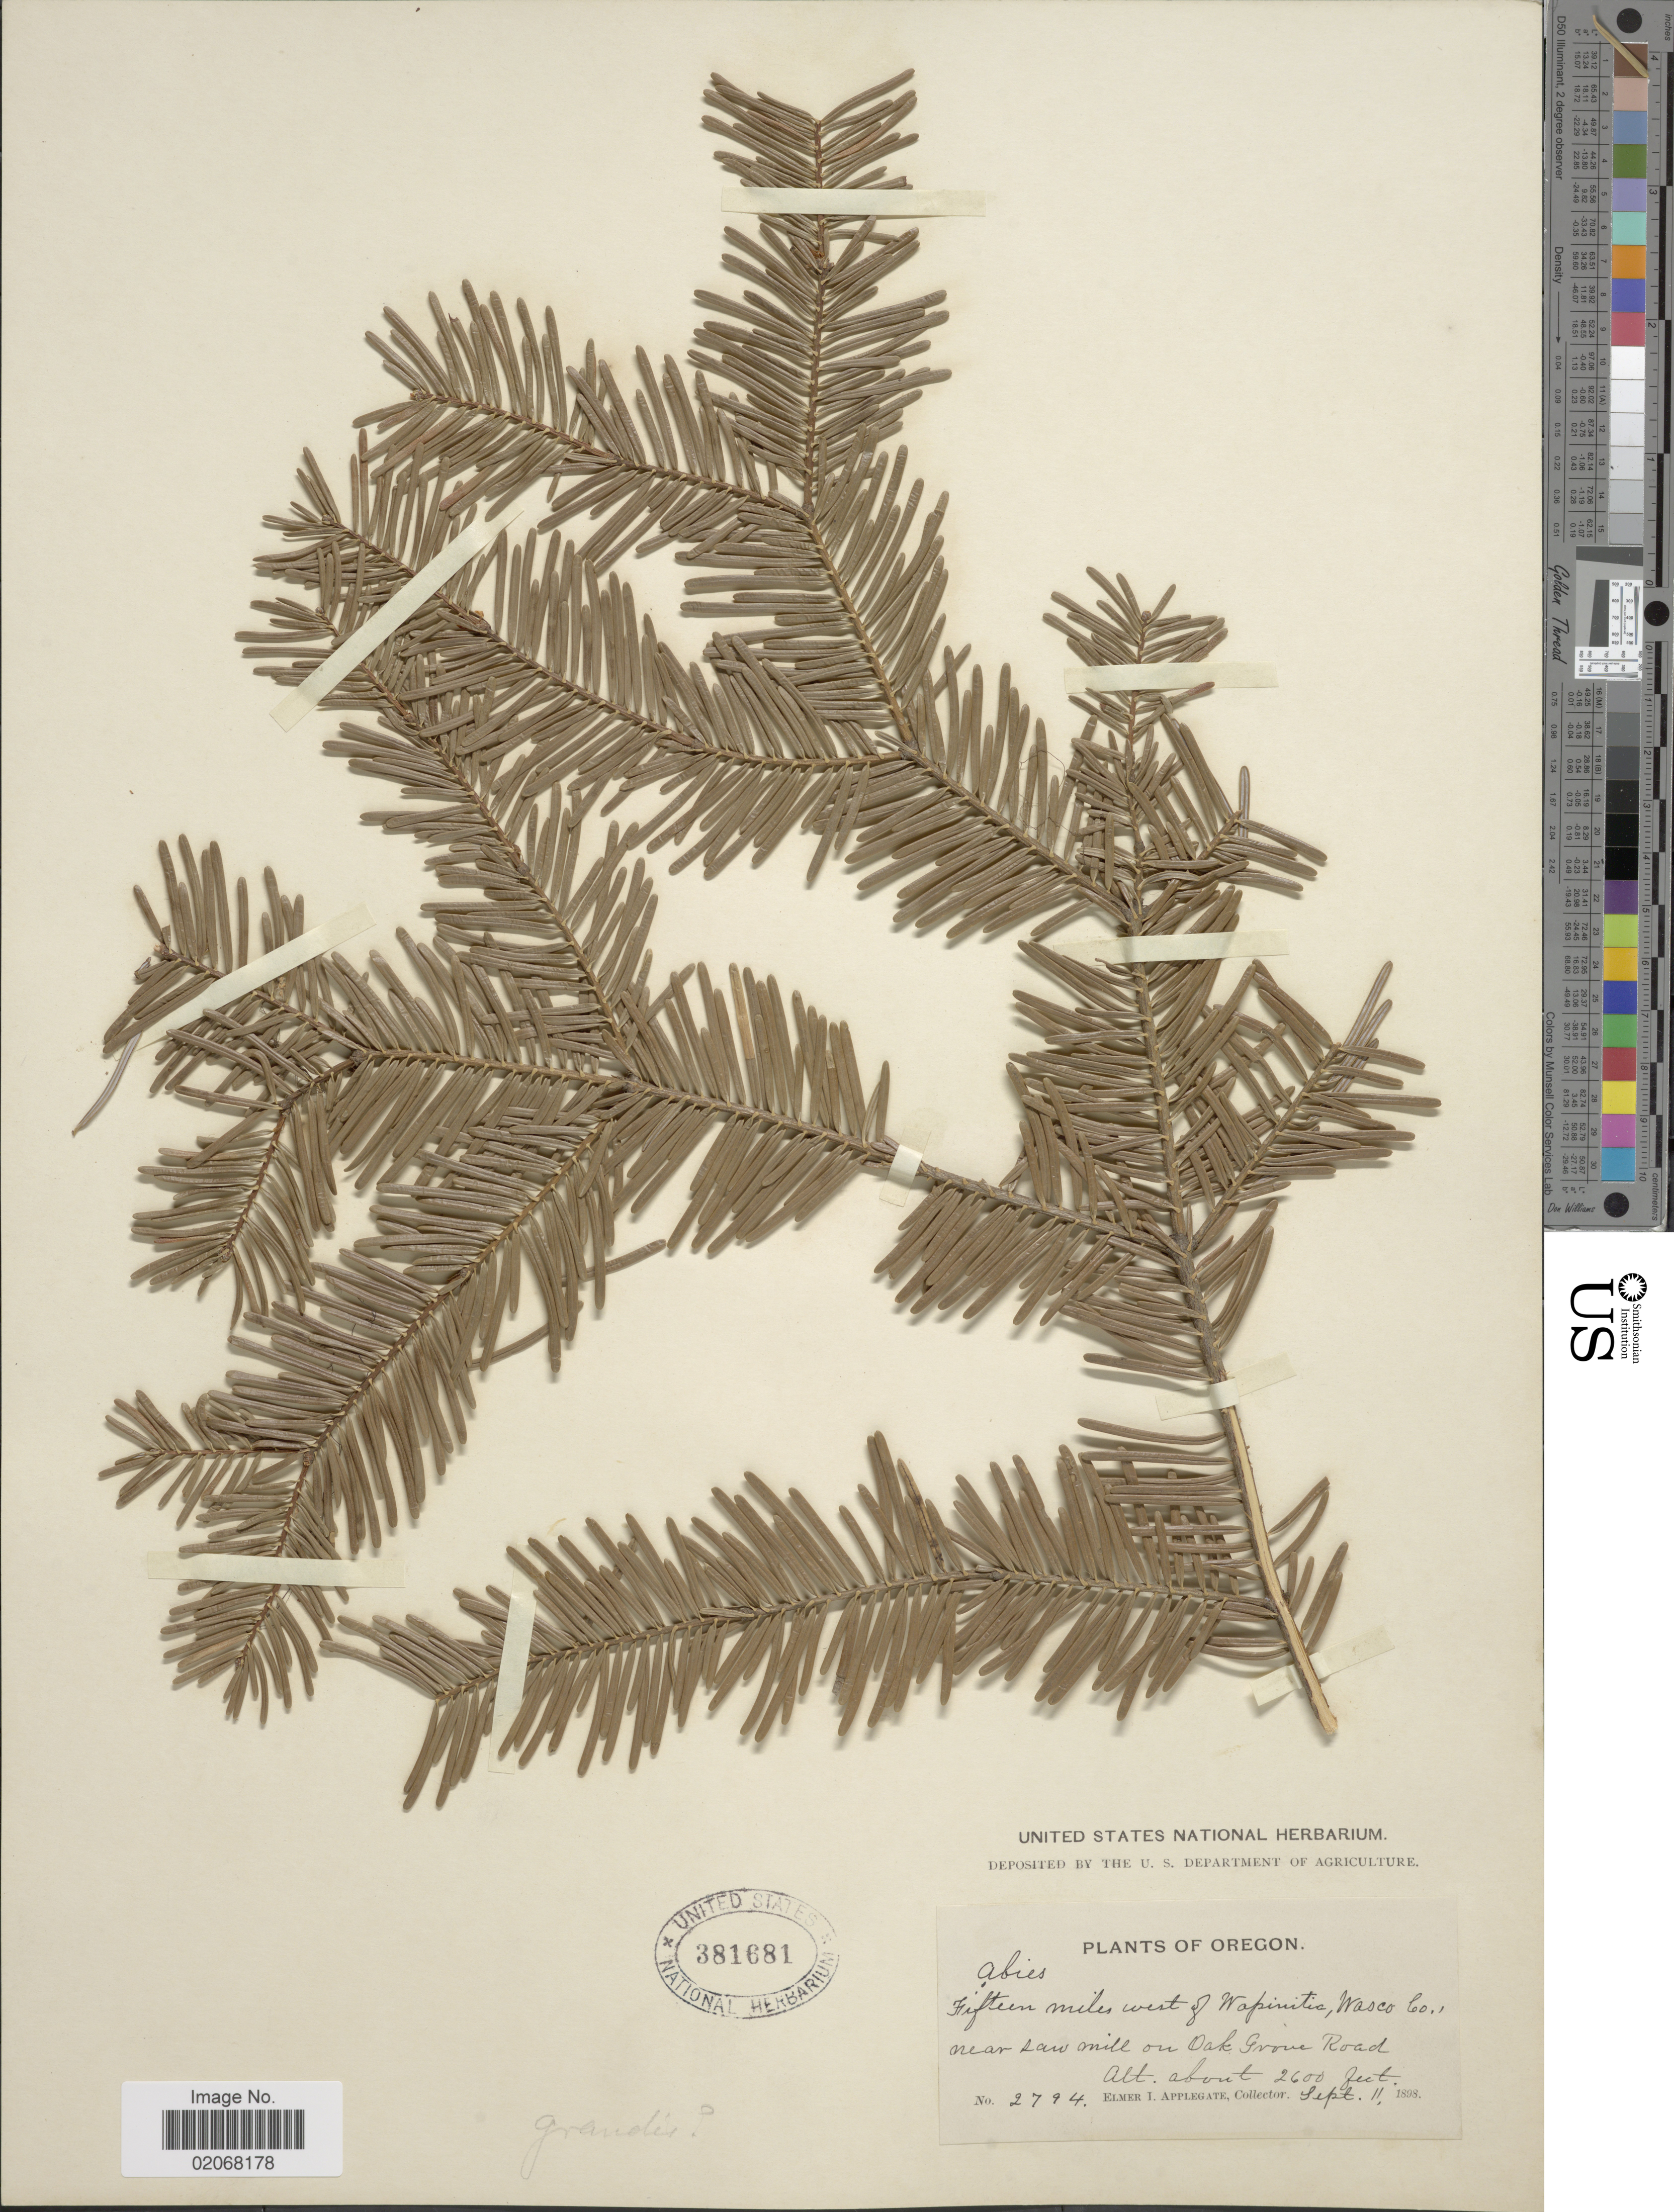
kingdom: Plantae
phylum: Tracheophyta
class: Pinopsida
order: Pinales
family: Pinaceae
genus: Abies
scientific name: Abies grandis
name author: (Douglas ex D. Don) Lindl.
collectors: E. I. Applegate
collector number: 2794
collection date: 1898-09-11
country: United States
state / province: Oregon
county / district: Wasco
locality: Fifteen miles west of Wapinitia, Wasco Co, near saw mill on Oak Grove Road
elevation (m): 792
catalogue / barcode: US 381681